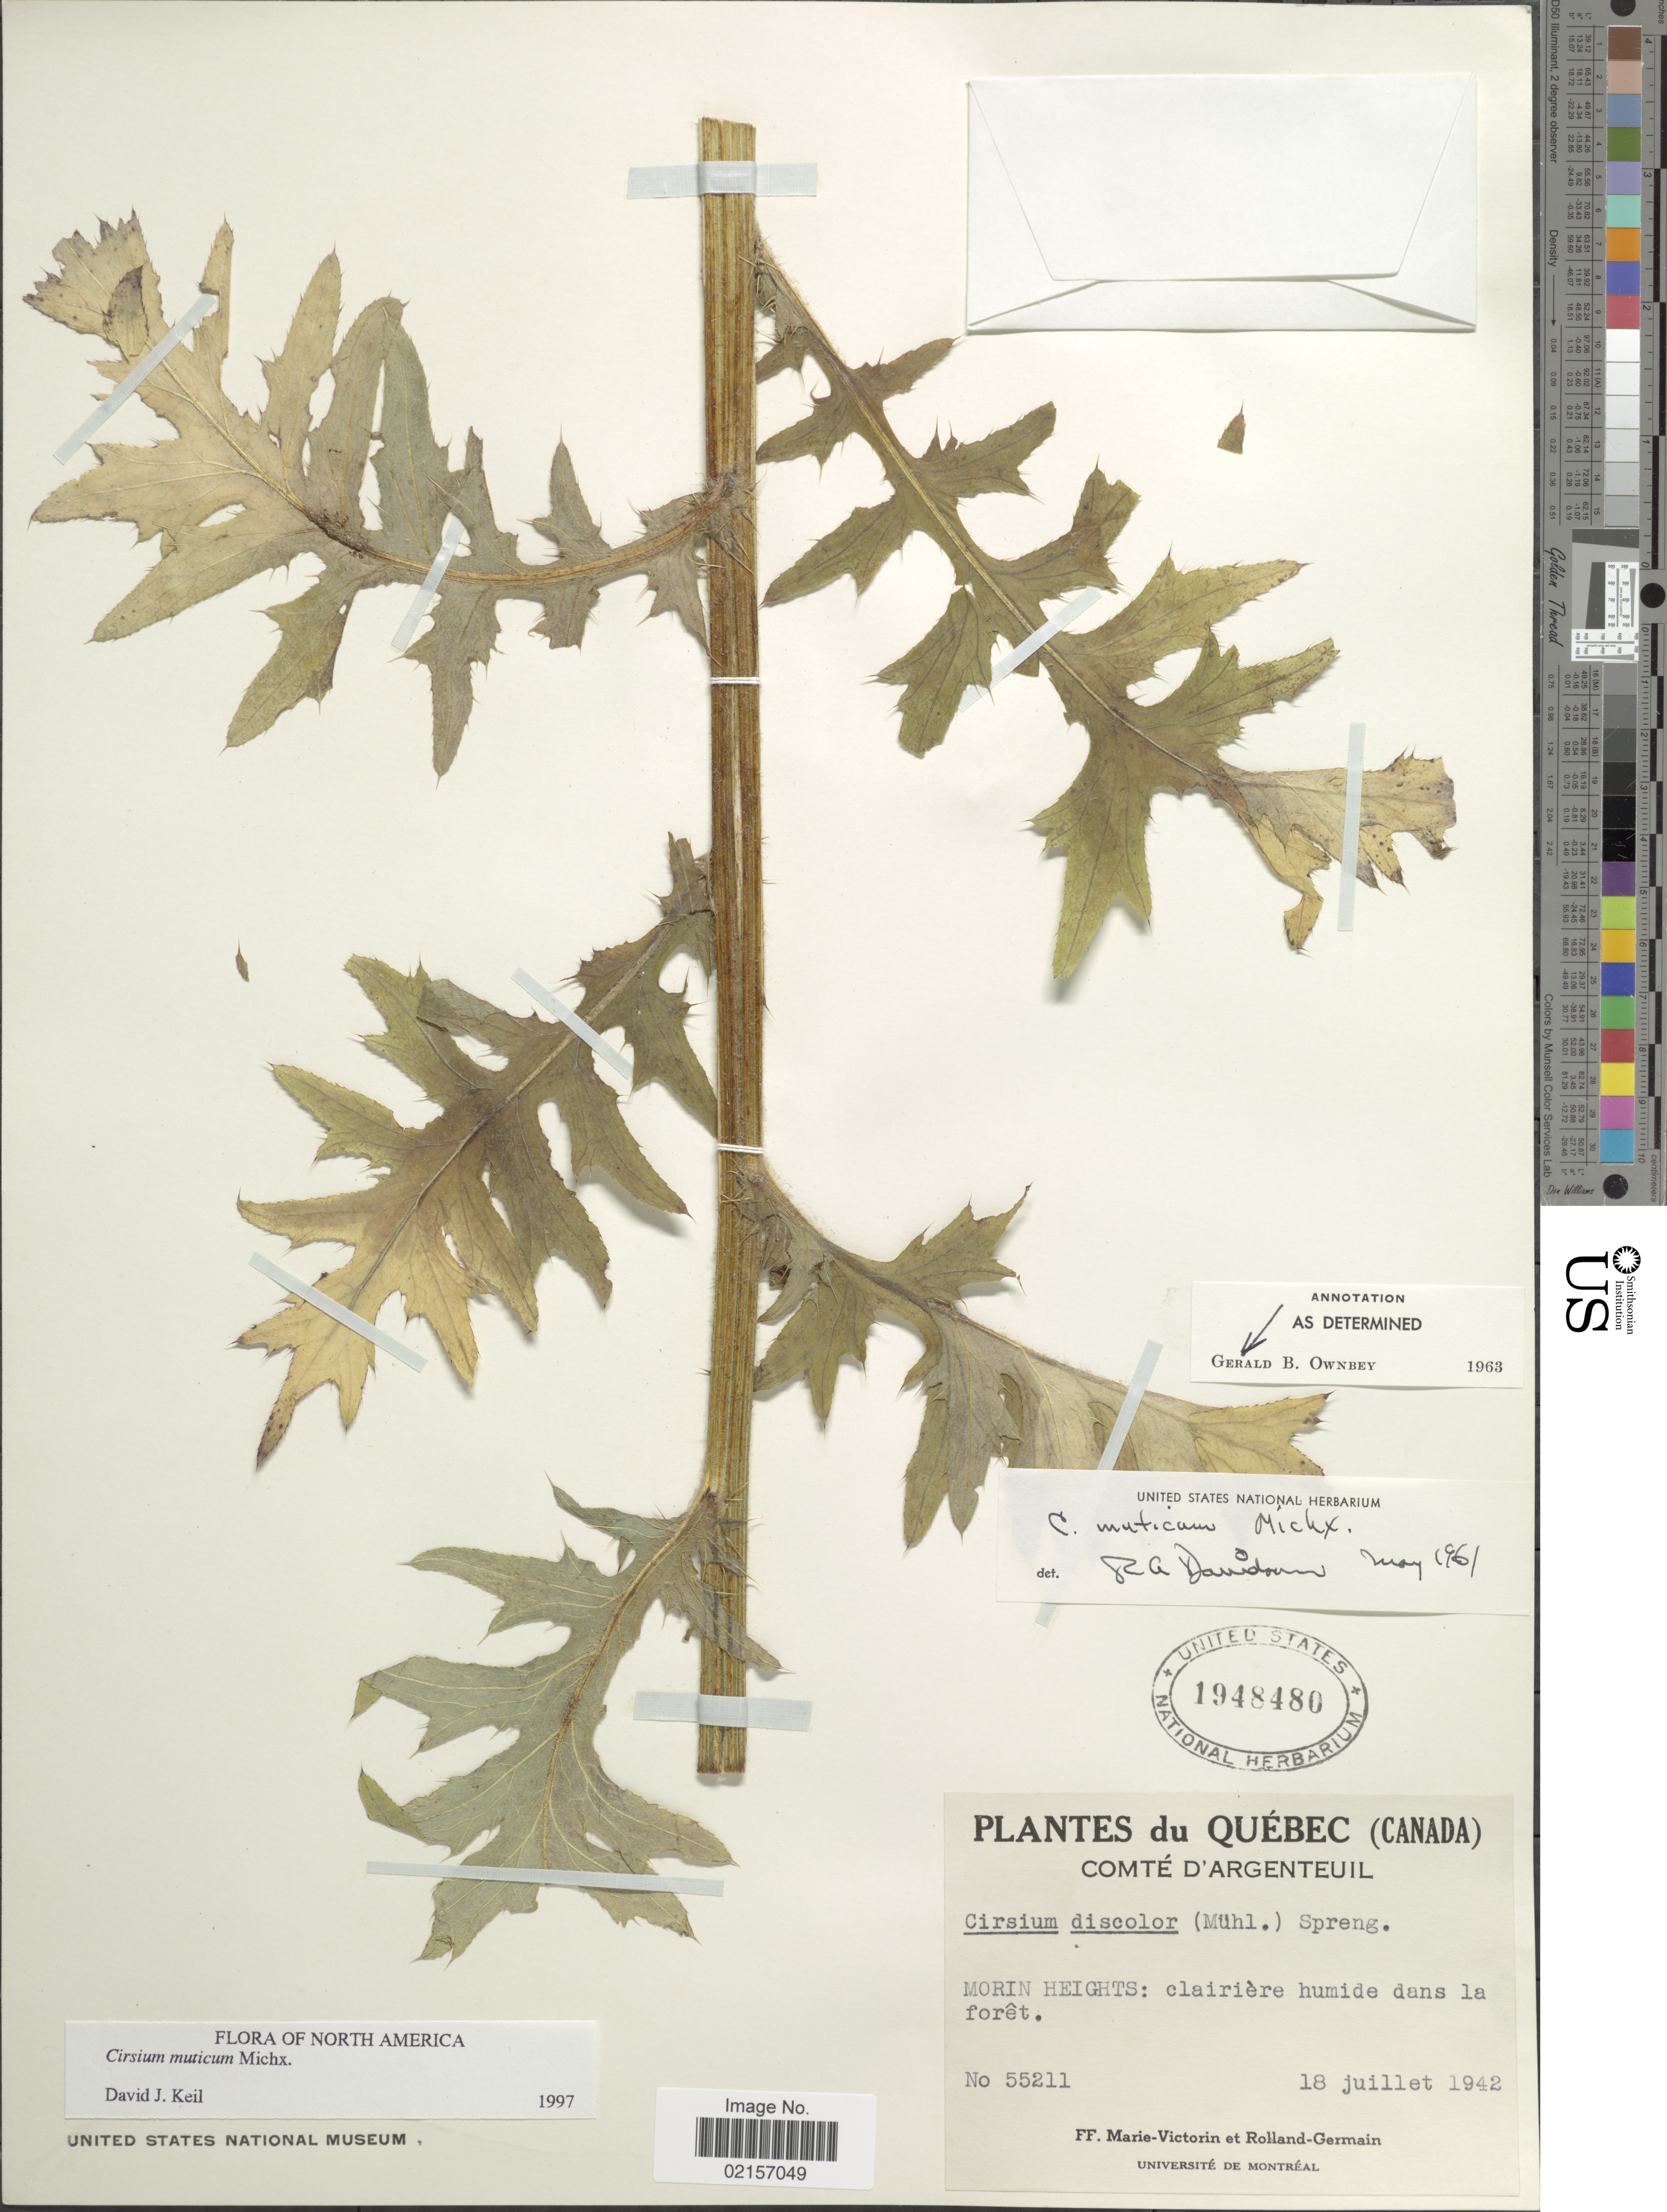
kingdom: Plantae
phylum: Tracheophyta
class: Magnoliopsida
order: Asterales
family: Asteraceae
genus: Cirsium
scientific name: Cirsium muticum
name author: Michx.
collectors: Fr. Marie-Victorin & Rolland-Germain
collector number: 55211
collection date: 1942-07-18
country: Canada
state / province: Quebec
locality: Morin Heights: clairére humide dans la forêt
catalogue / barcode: US 1948480